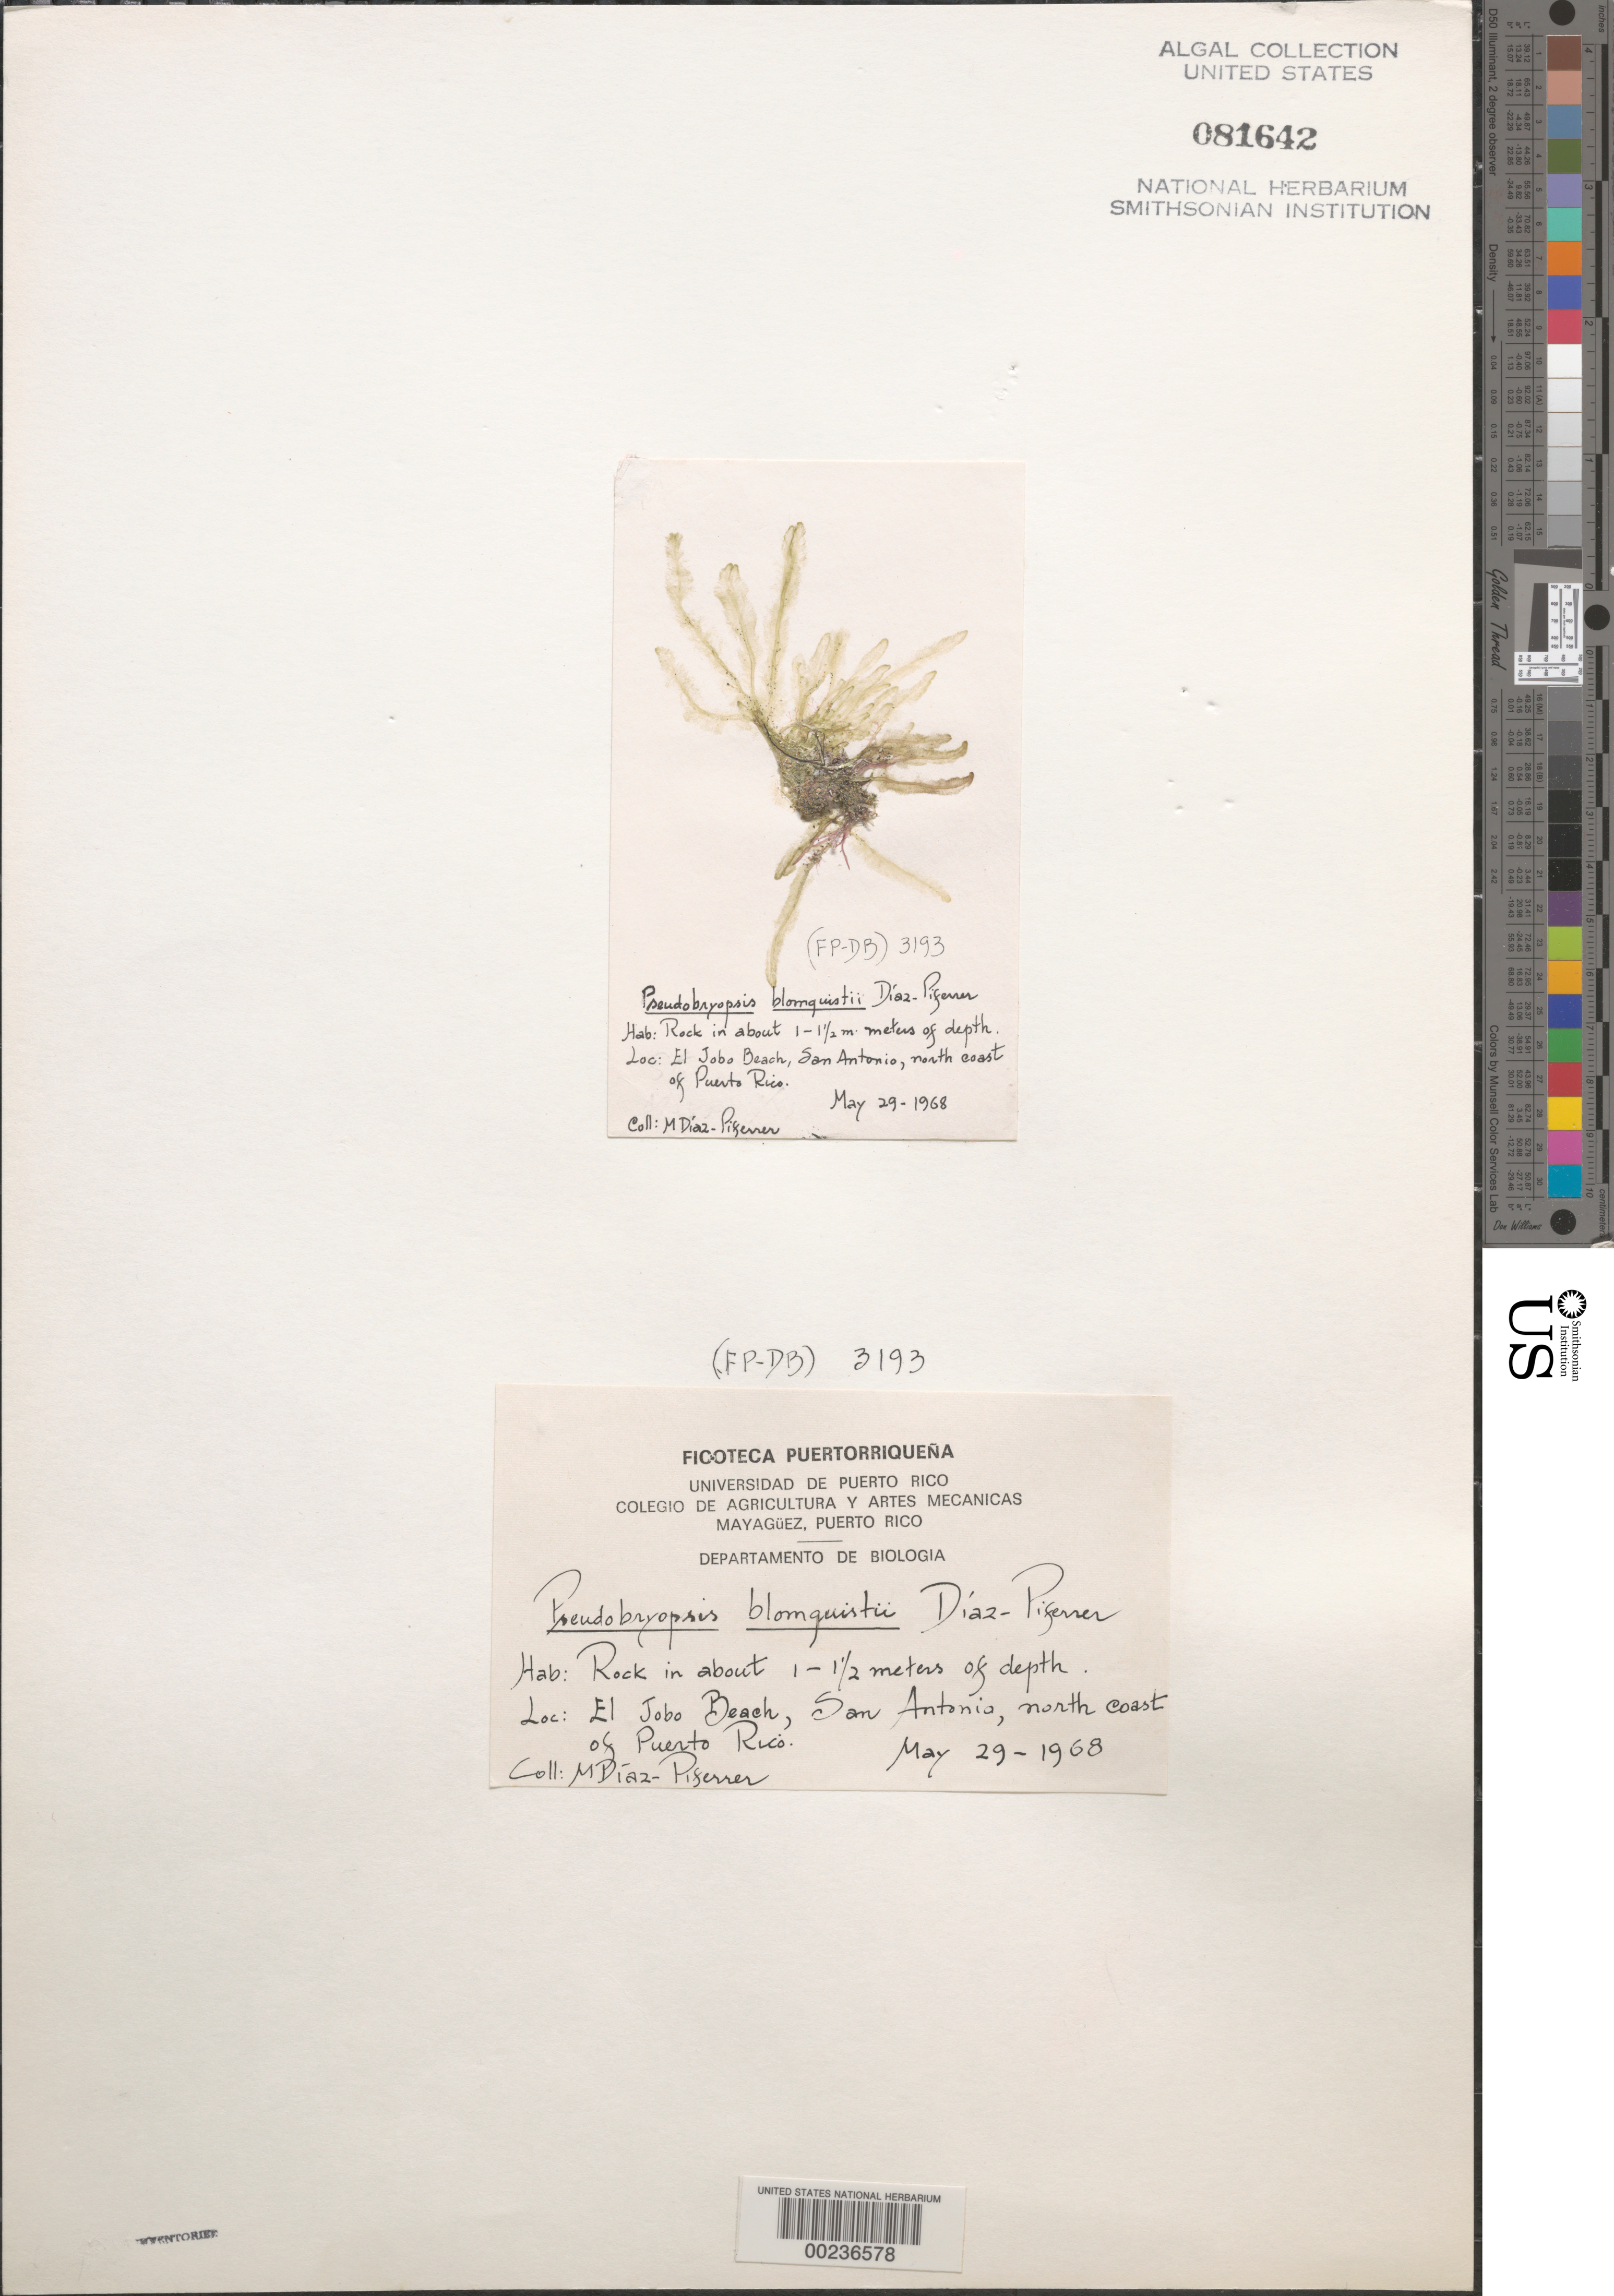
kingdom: Plantae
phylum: Chlorophyta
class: Ulvophyceae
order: Bryopsidales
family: Bryopsidaceae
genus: Pseudobryopsis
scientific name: Pseudobryopsis blomquistii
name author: Diaz-Piferrer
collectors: M. Diaz-Piferrer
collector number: (fp-db) 3193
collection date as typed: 29 May 1968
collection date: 1968-05-29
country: Puerto Rico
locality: El jobo beach, san antonio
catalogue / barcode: US 81642